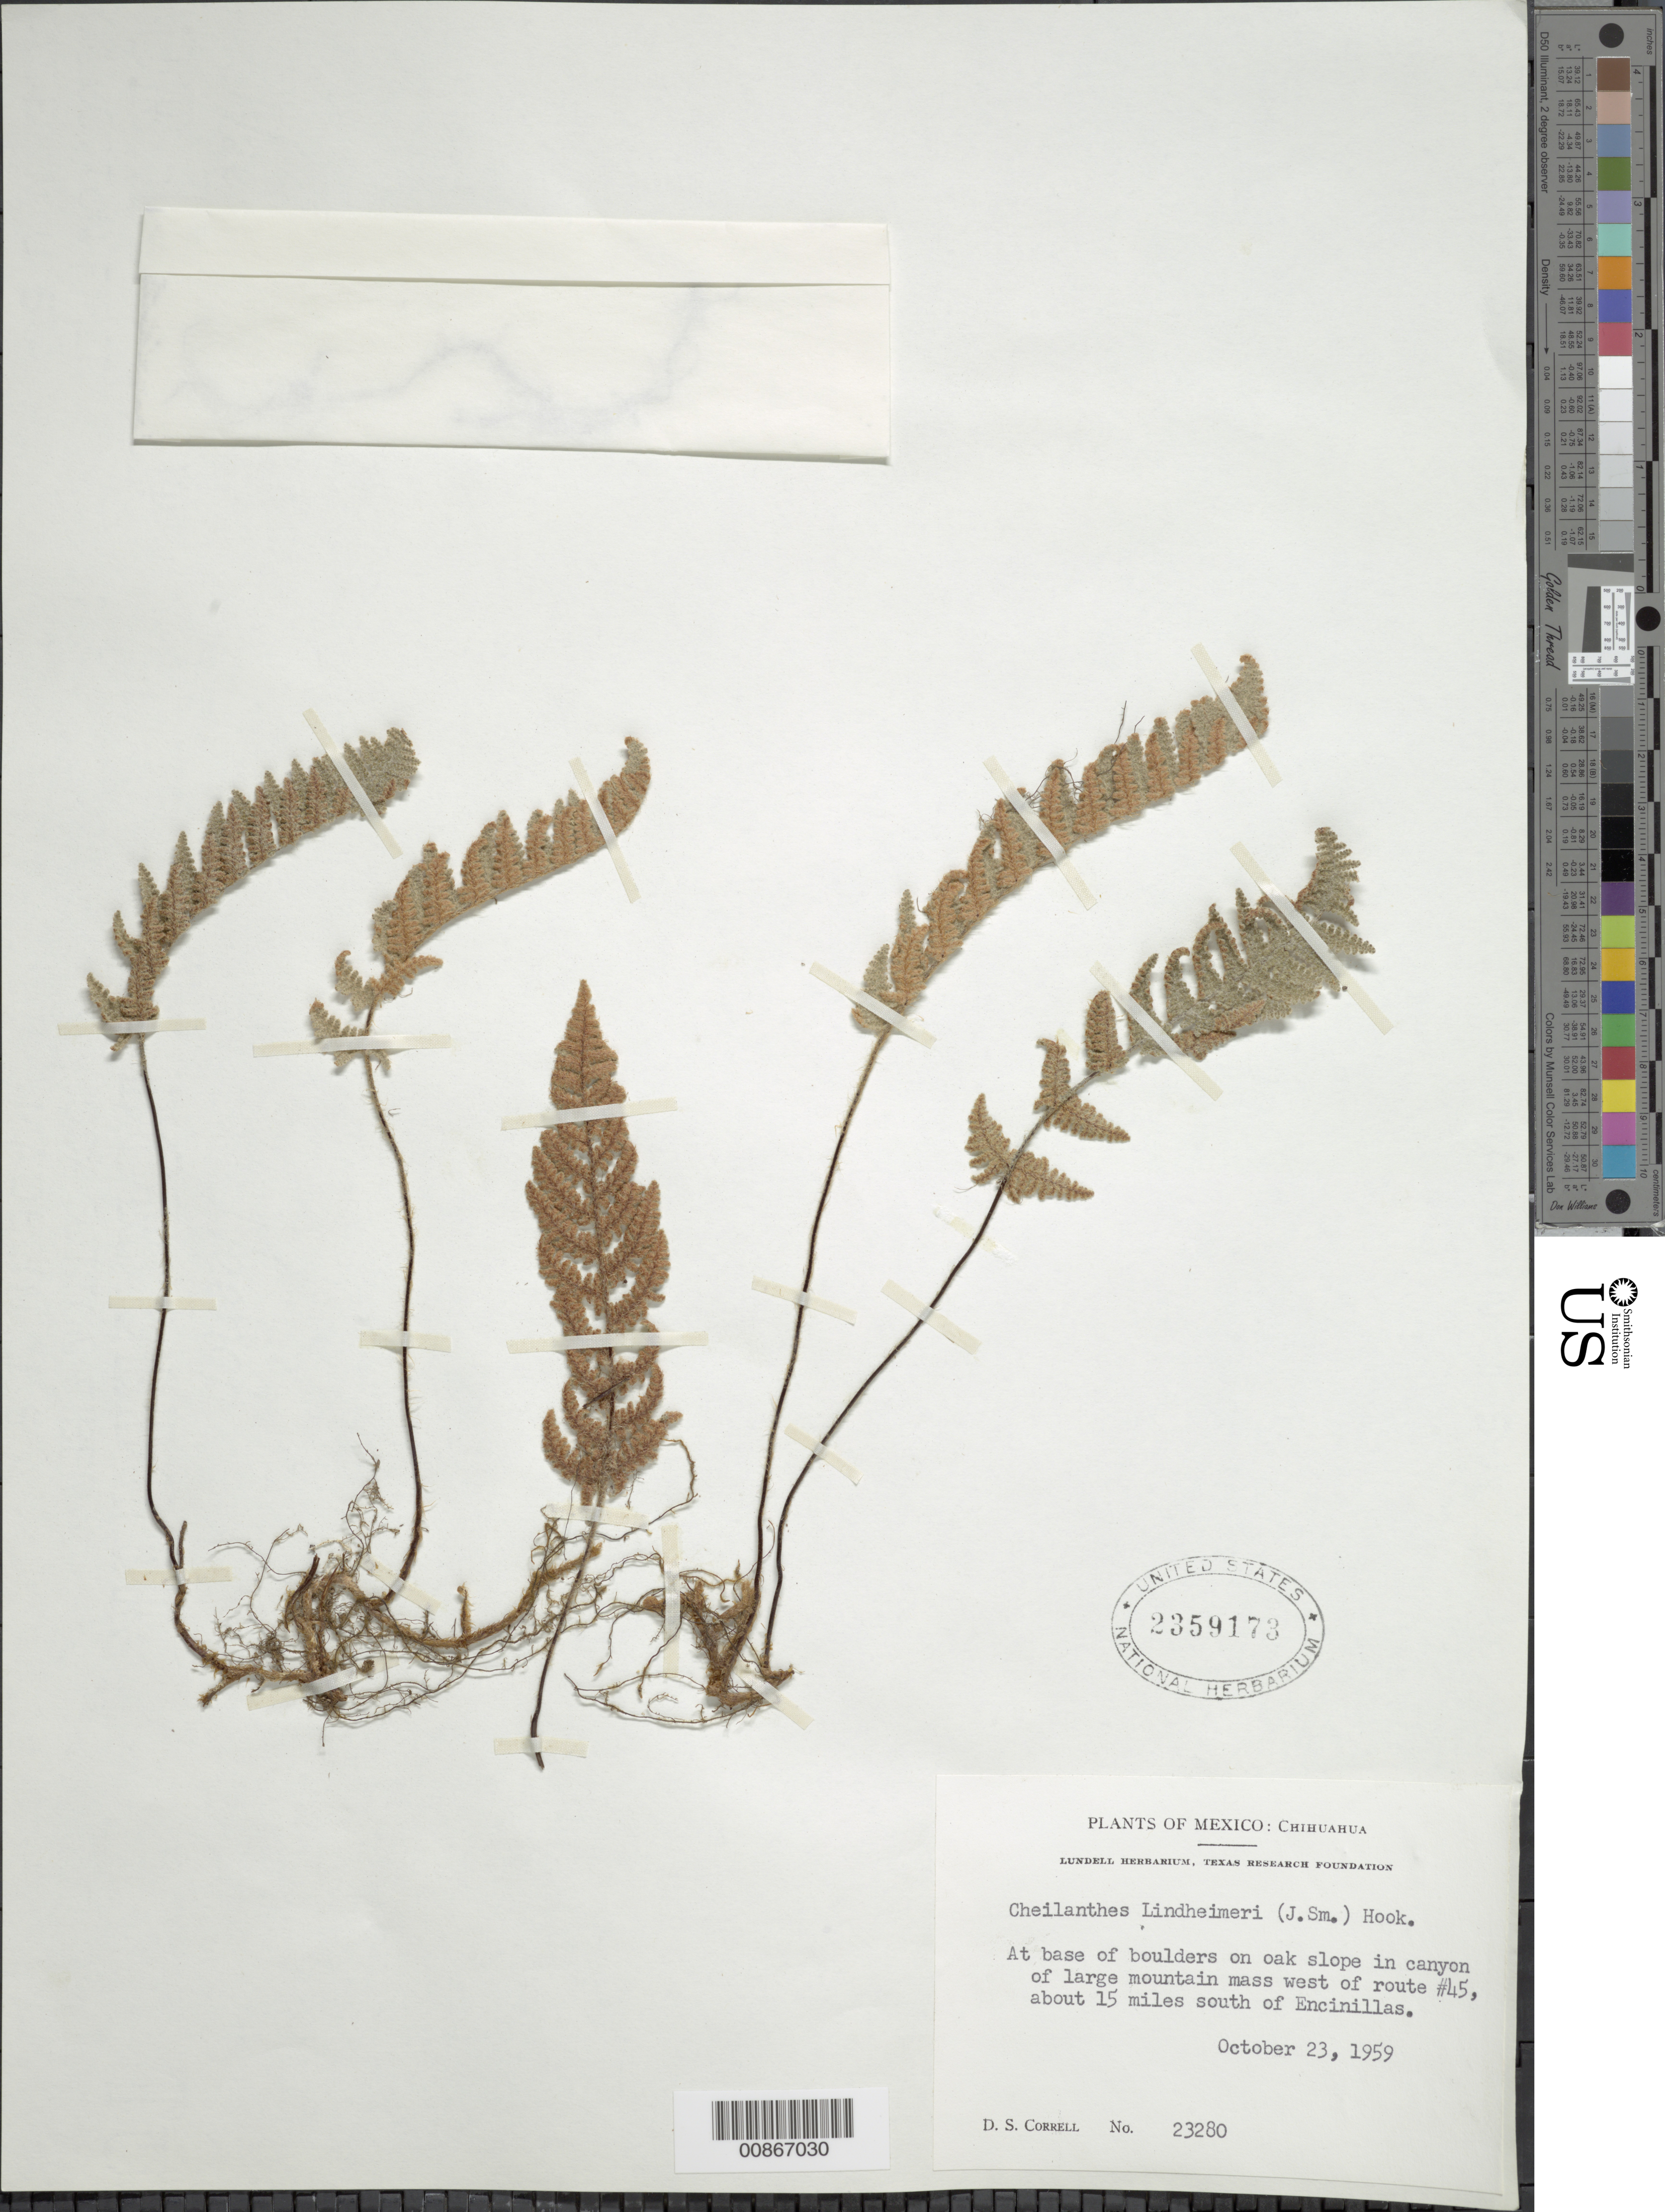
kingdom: Plantae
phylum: Tracheophyta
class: Polypodiopsida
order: Polypodiales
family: Pteridaceae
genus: Myriopteris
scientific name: Myriopteris lindheimeri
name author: (Hook.) J. Sm.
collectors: D. S. Correll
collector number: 23280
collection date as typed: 23 Oct 1959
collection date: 1959-10-23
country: Mexico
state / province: Chihuahua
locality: West of route #45, about 15 miles south of Encinillas.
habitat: At base of boulders on oak slope in canyon of large mountain mass.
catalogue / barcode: US 2359173